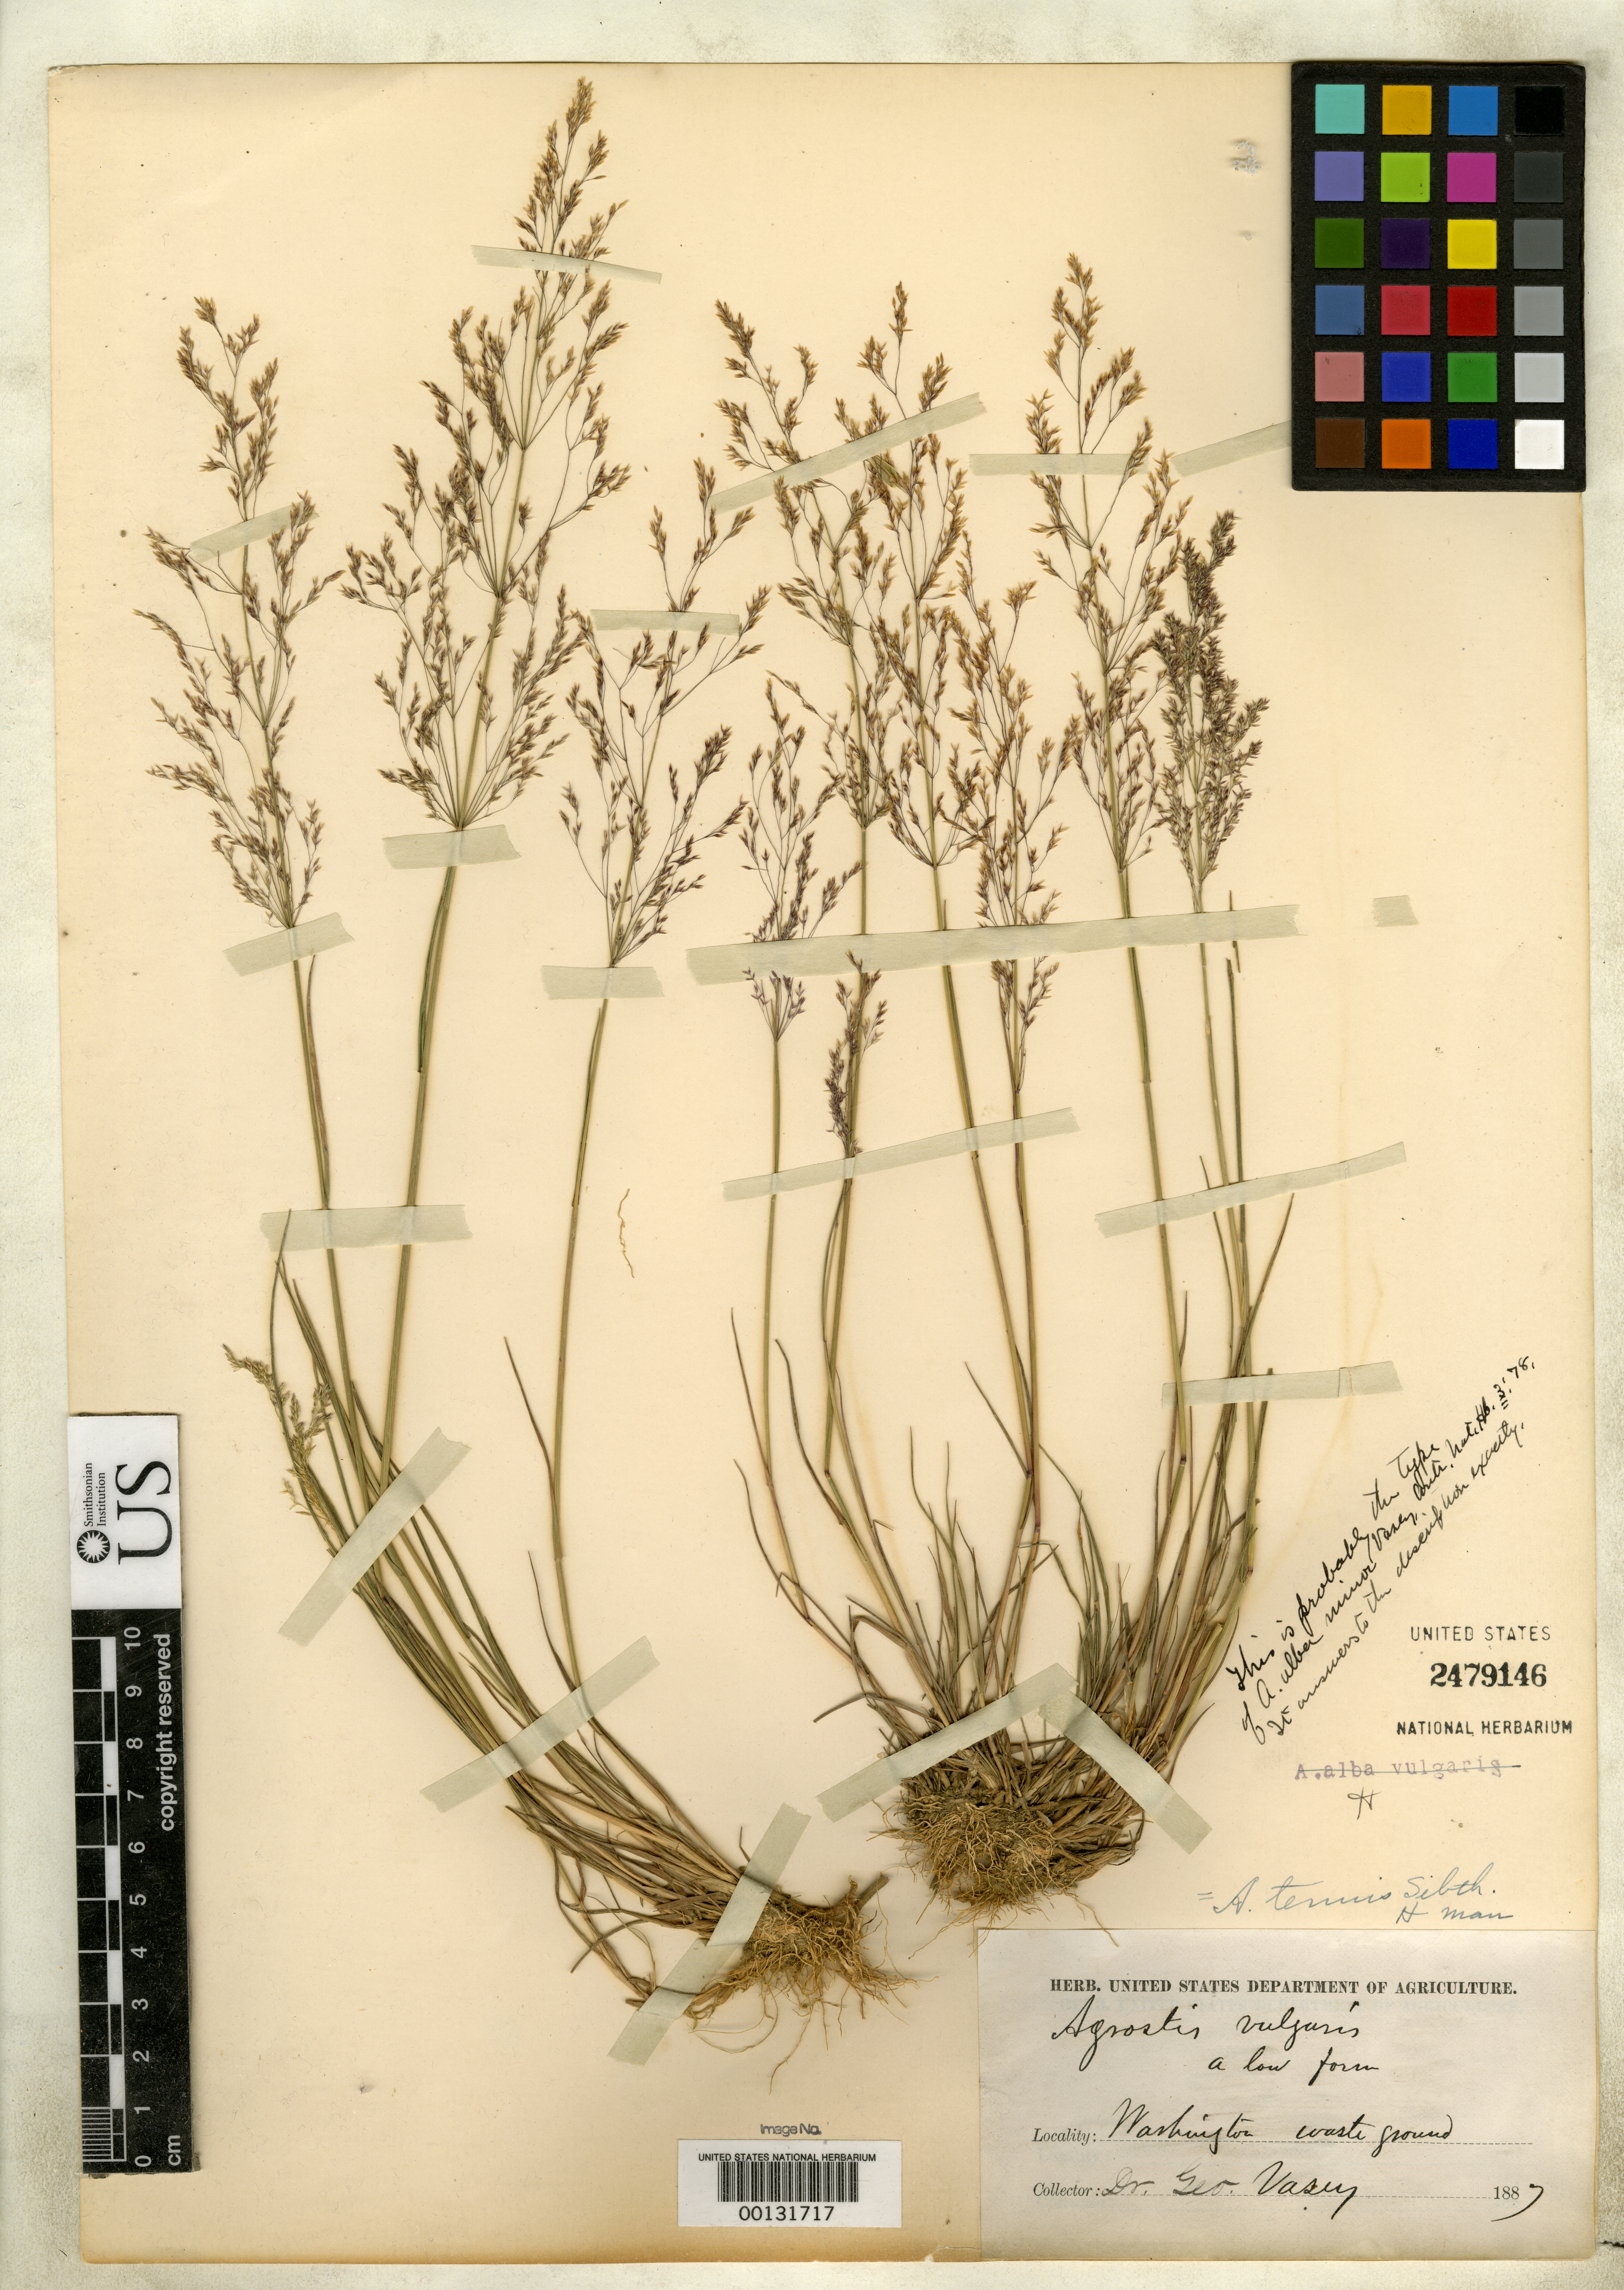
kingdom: Plantae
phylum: Tracheophyta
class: Liliopsida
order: Poales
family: Poaceae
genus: Agrostis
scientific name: Agrostis alba var. minor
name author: Vasey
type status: Isotype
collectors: G. R. Vasey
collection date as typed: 1887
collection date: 1887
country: United States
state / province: District of Columbia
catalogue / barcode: US 2479146